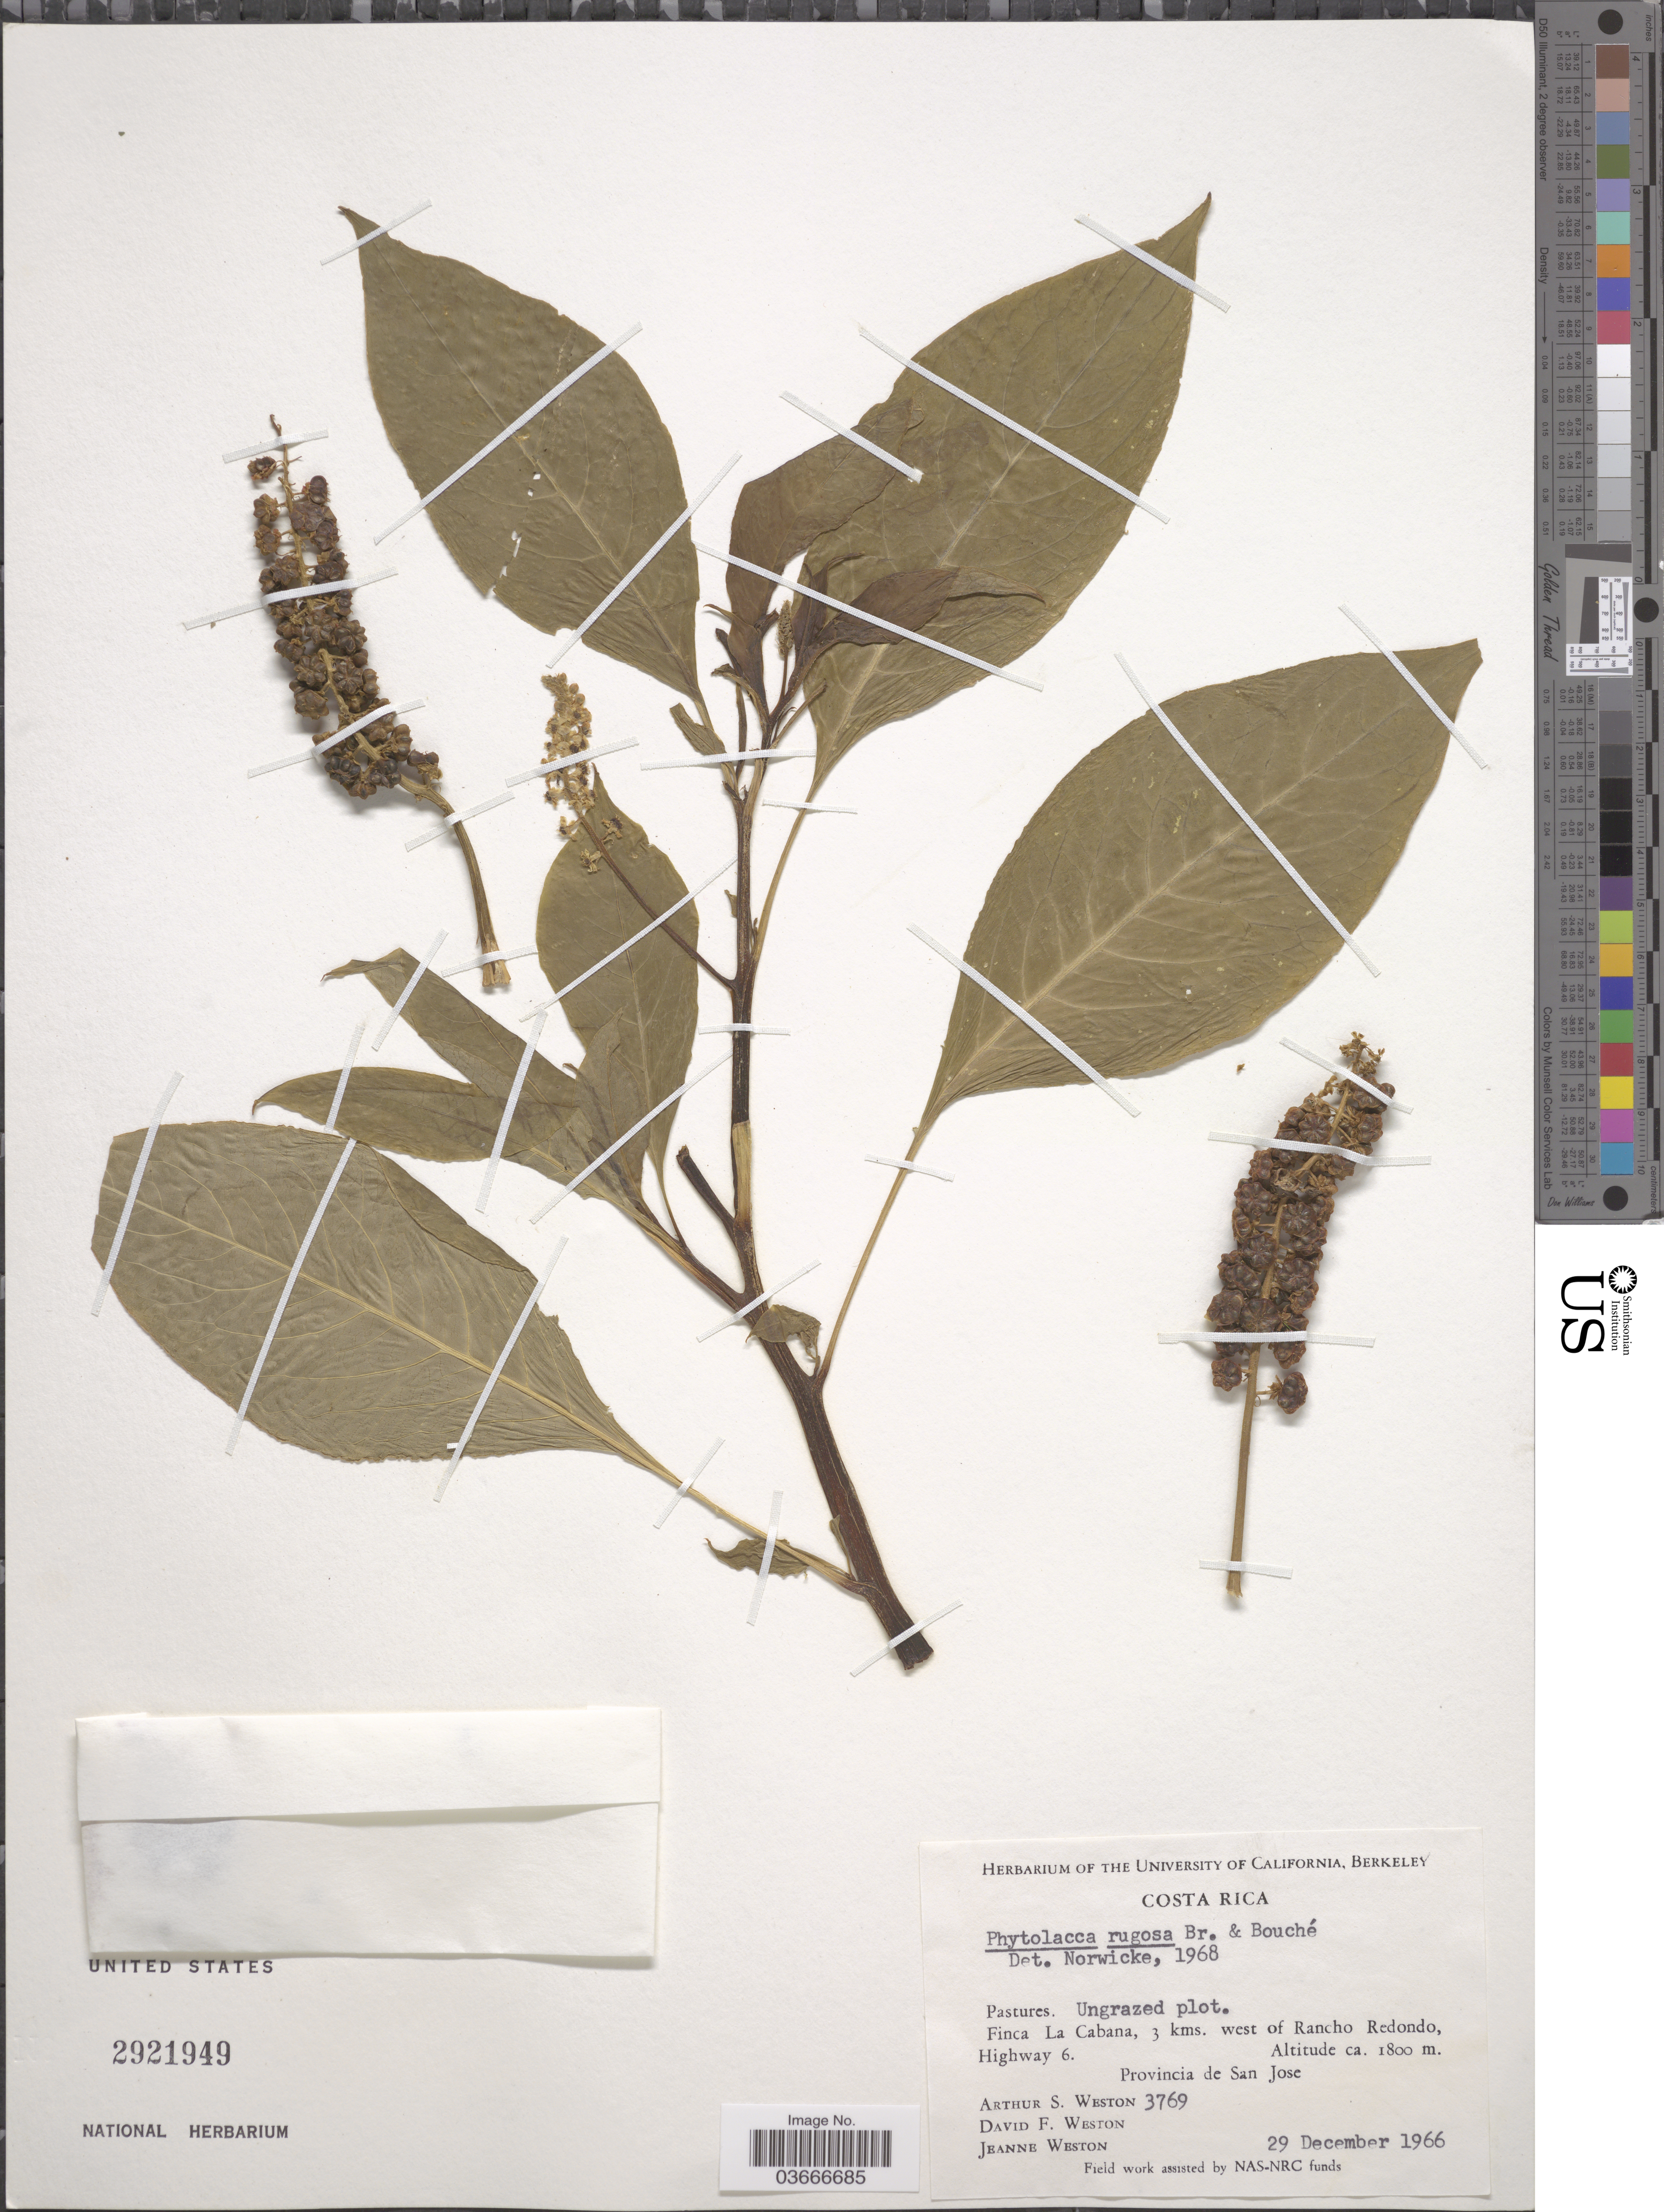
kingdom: Plantae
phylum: Tracheophyta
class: Magnoliopsida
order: Caryophyllales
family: Phytolaccaceae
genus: Phytolacca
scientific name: Phytolacca rugosa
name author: A. Braun & C.D. Bouché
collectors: A. Weston, D. Weston & J. Weston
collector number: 3769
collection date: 1966-12-29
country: Costa Rica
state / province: San José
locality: Finca La Cabana, 3 kms. west of Rancho Redondo, Highway 6.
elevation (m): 1800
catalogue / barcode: US 2921949